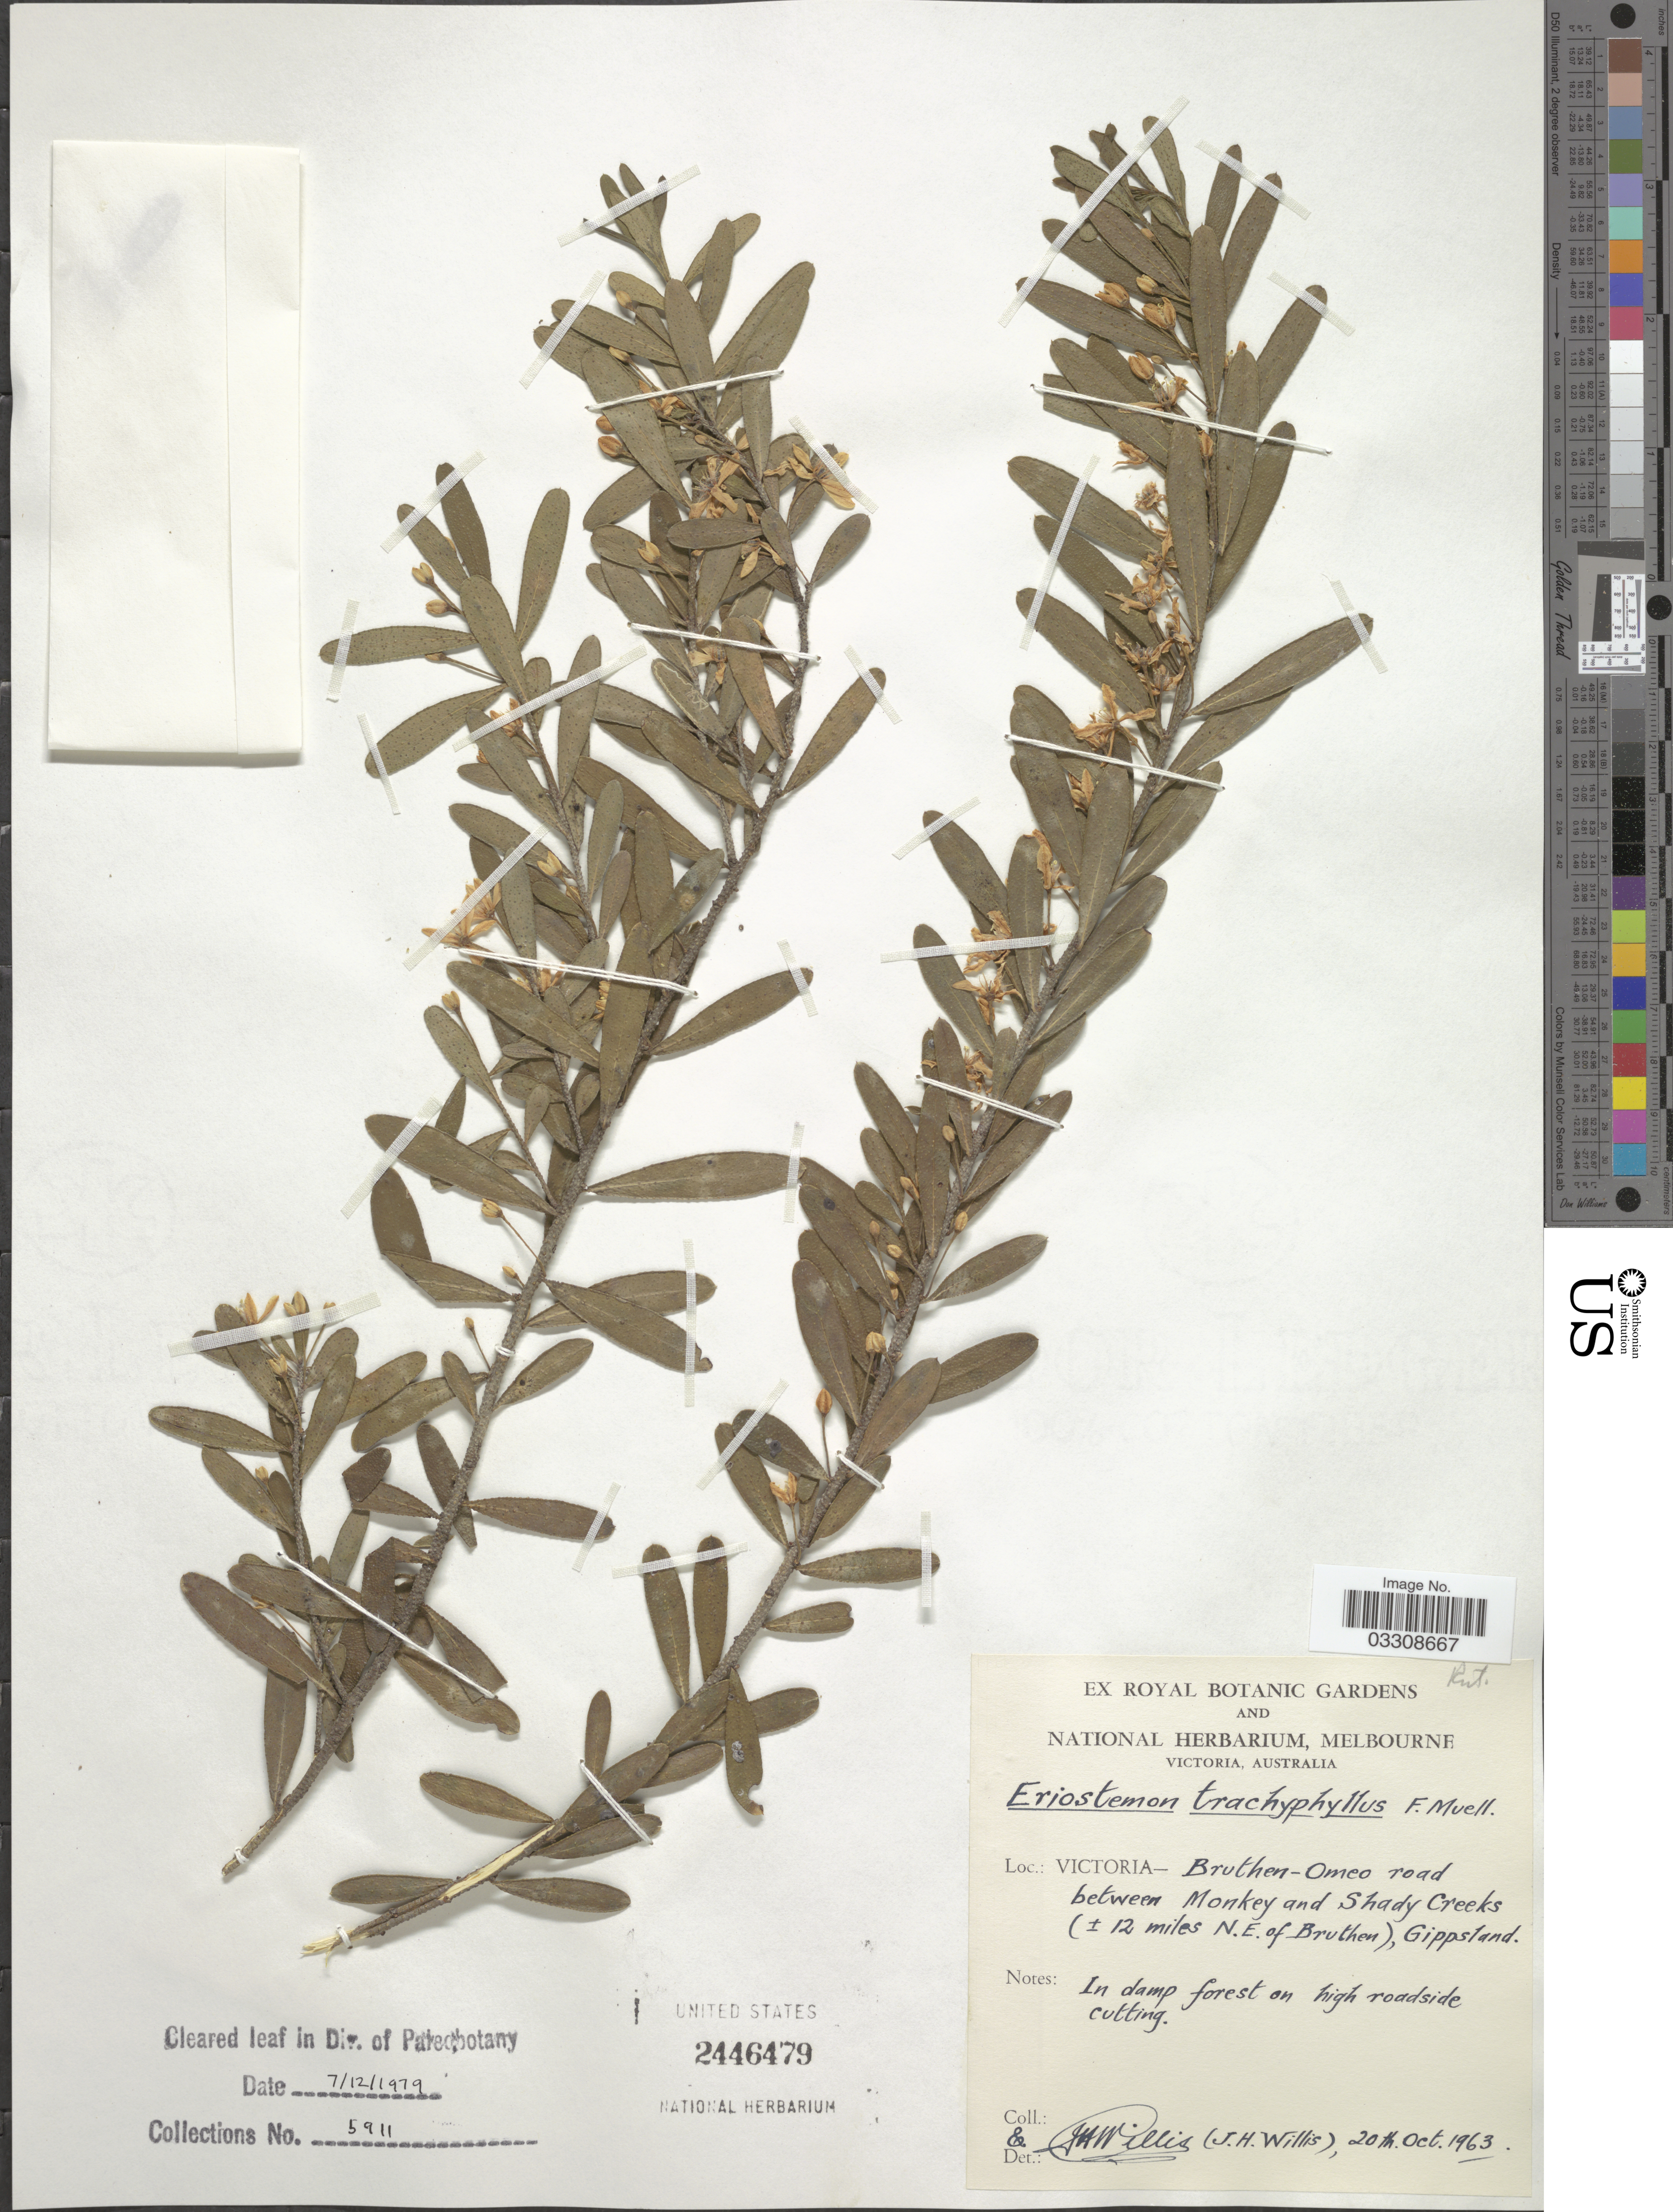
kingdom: Plantae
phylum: Tracheophyta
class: Magnoliopsida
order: Sapindales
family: Rutaceae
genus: Eriostemon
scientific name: Eriostemon trachyphyllus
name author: F. Muell.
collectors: J. Willis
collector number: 5911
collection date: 1963-10-20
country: Australia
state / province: Victoria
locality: Victoria - Bruthen - Omeo road between Monkey and Shady Creeks (± 12 miles N.E. of Bruthen), Gippsland.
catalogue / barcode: US 2446479